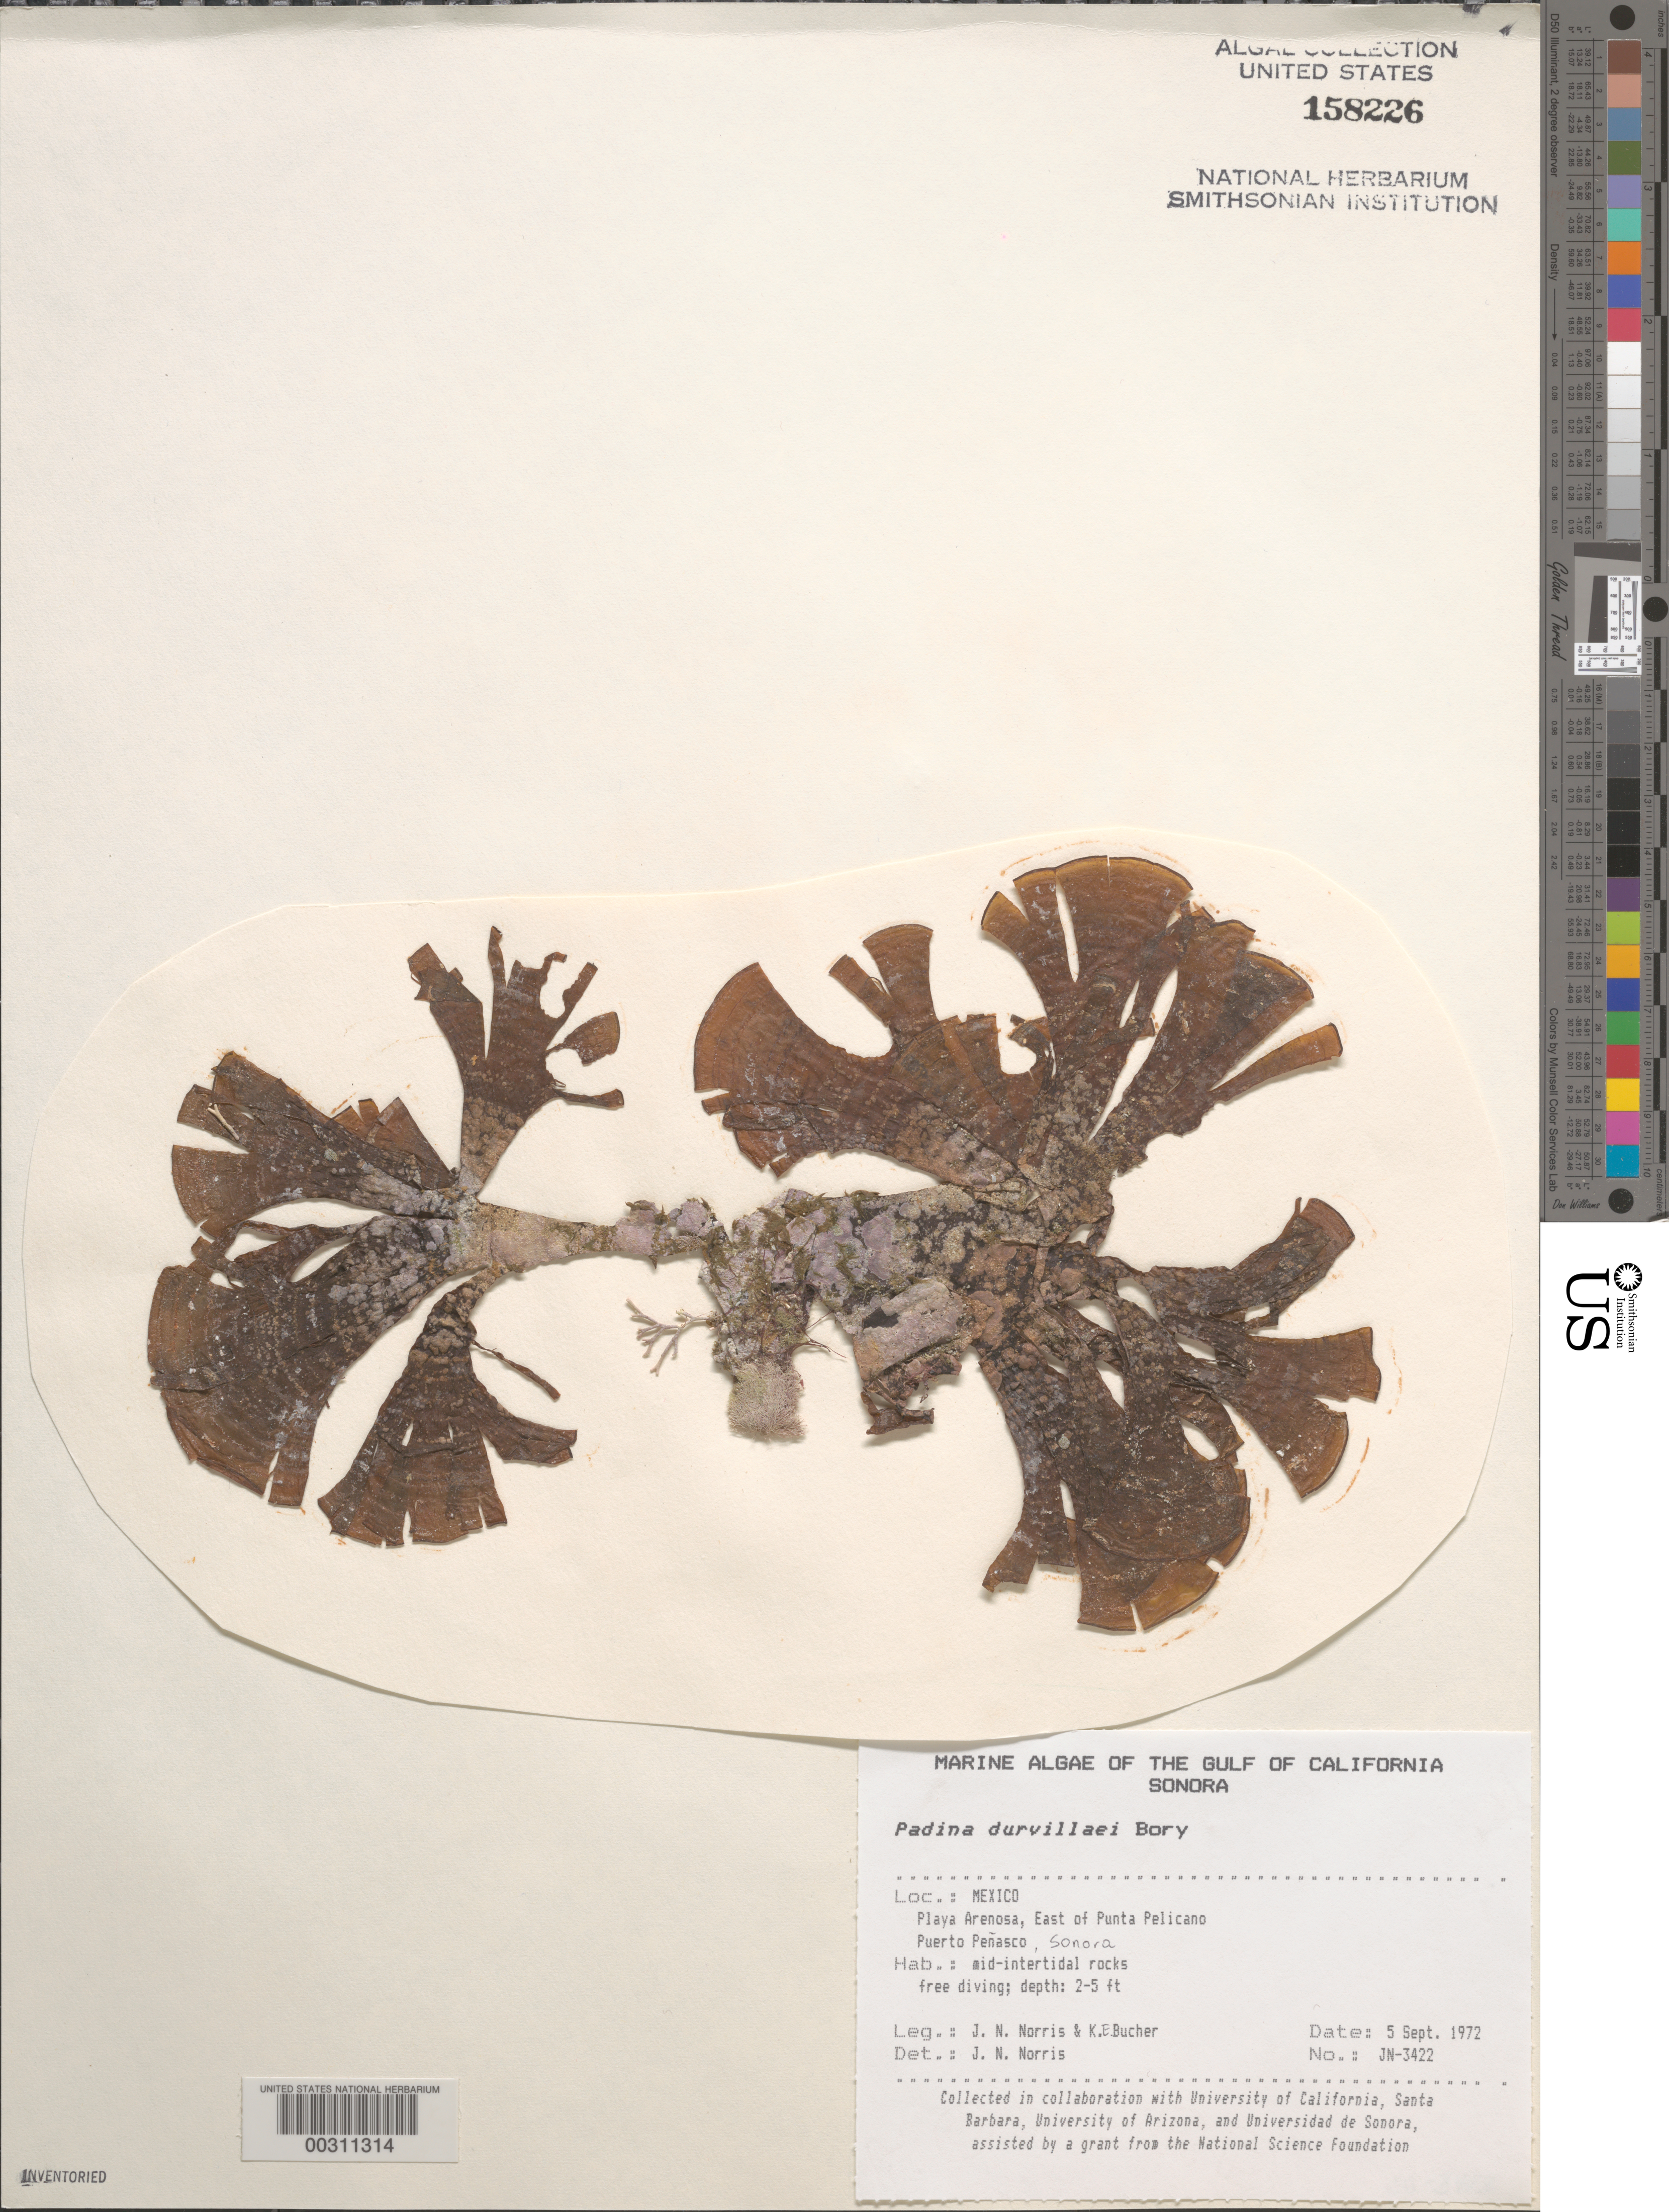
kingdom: Chromista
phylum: Ochrophyta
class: Phaeophyceae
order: Dictyotales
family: Dictyotaceae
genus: Padina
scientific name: Padina durvillaei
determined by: Norris, James N.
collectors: J. N. Norris & K. E. Bucher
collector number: JN-3422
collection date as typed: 05 Sep 1972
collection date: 1972-09-05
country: Mexico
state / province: Sonora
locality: Playa Arenosa, Puerto Penasco, east of Punta Pelicano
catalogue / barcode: US 158226